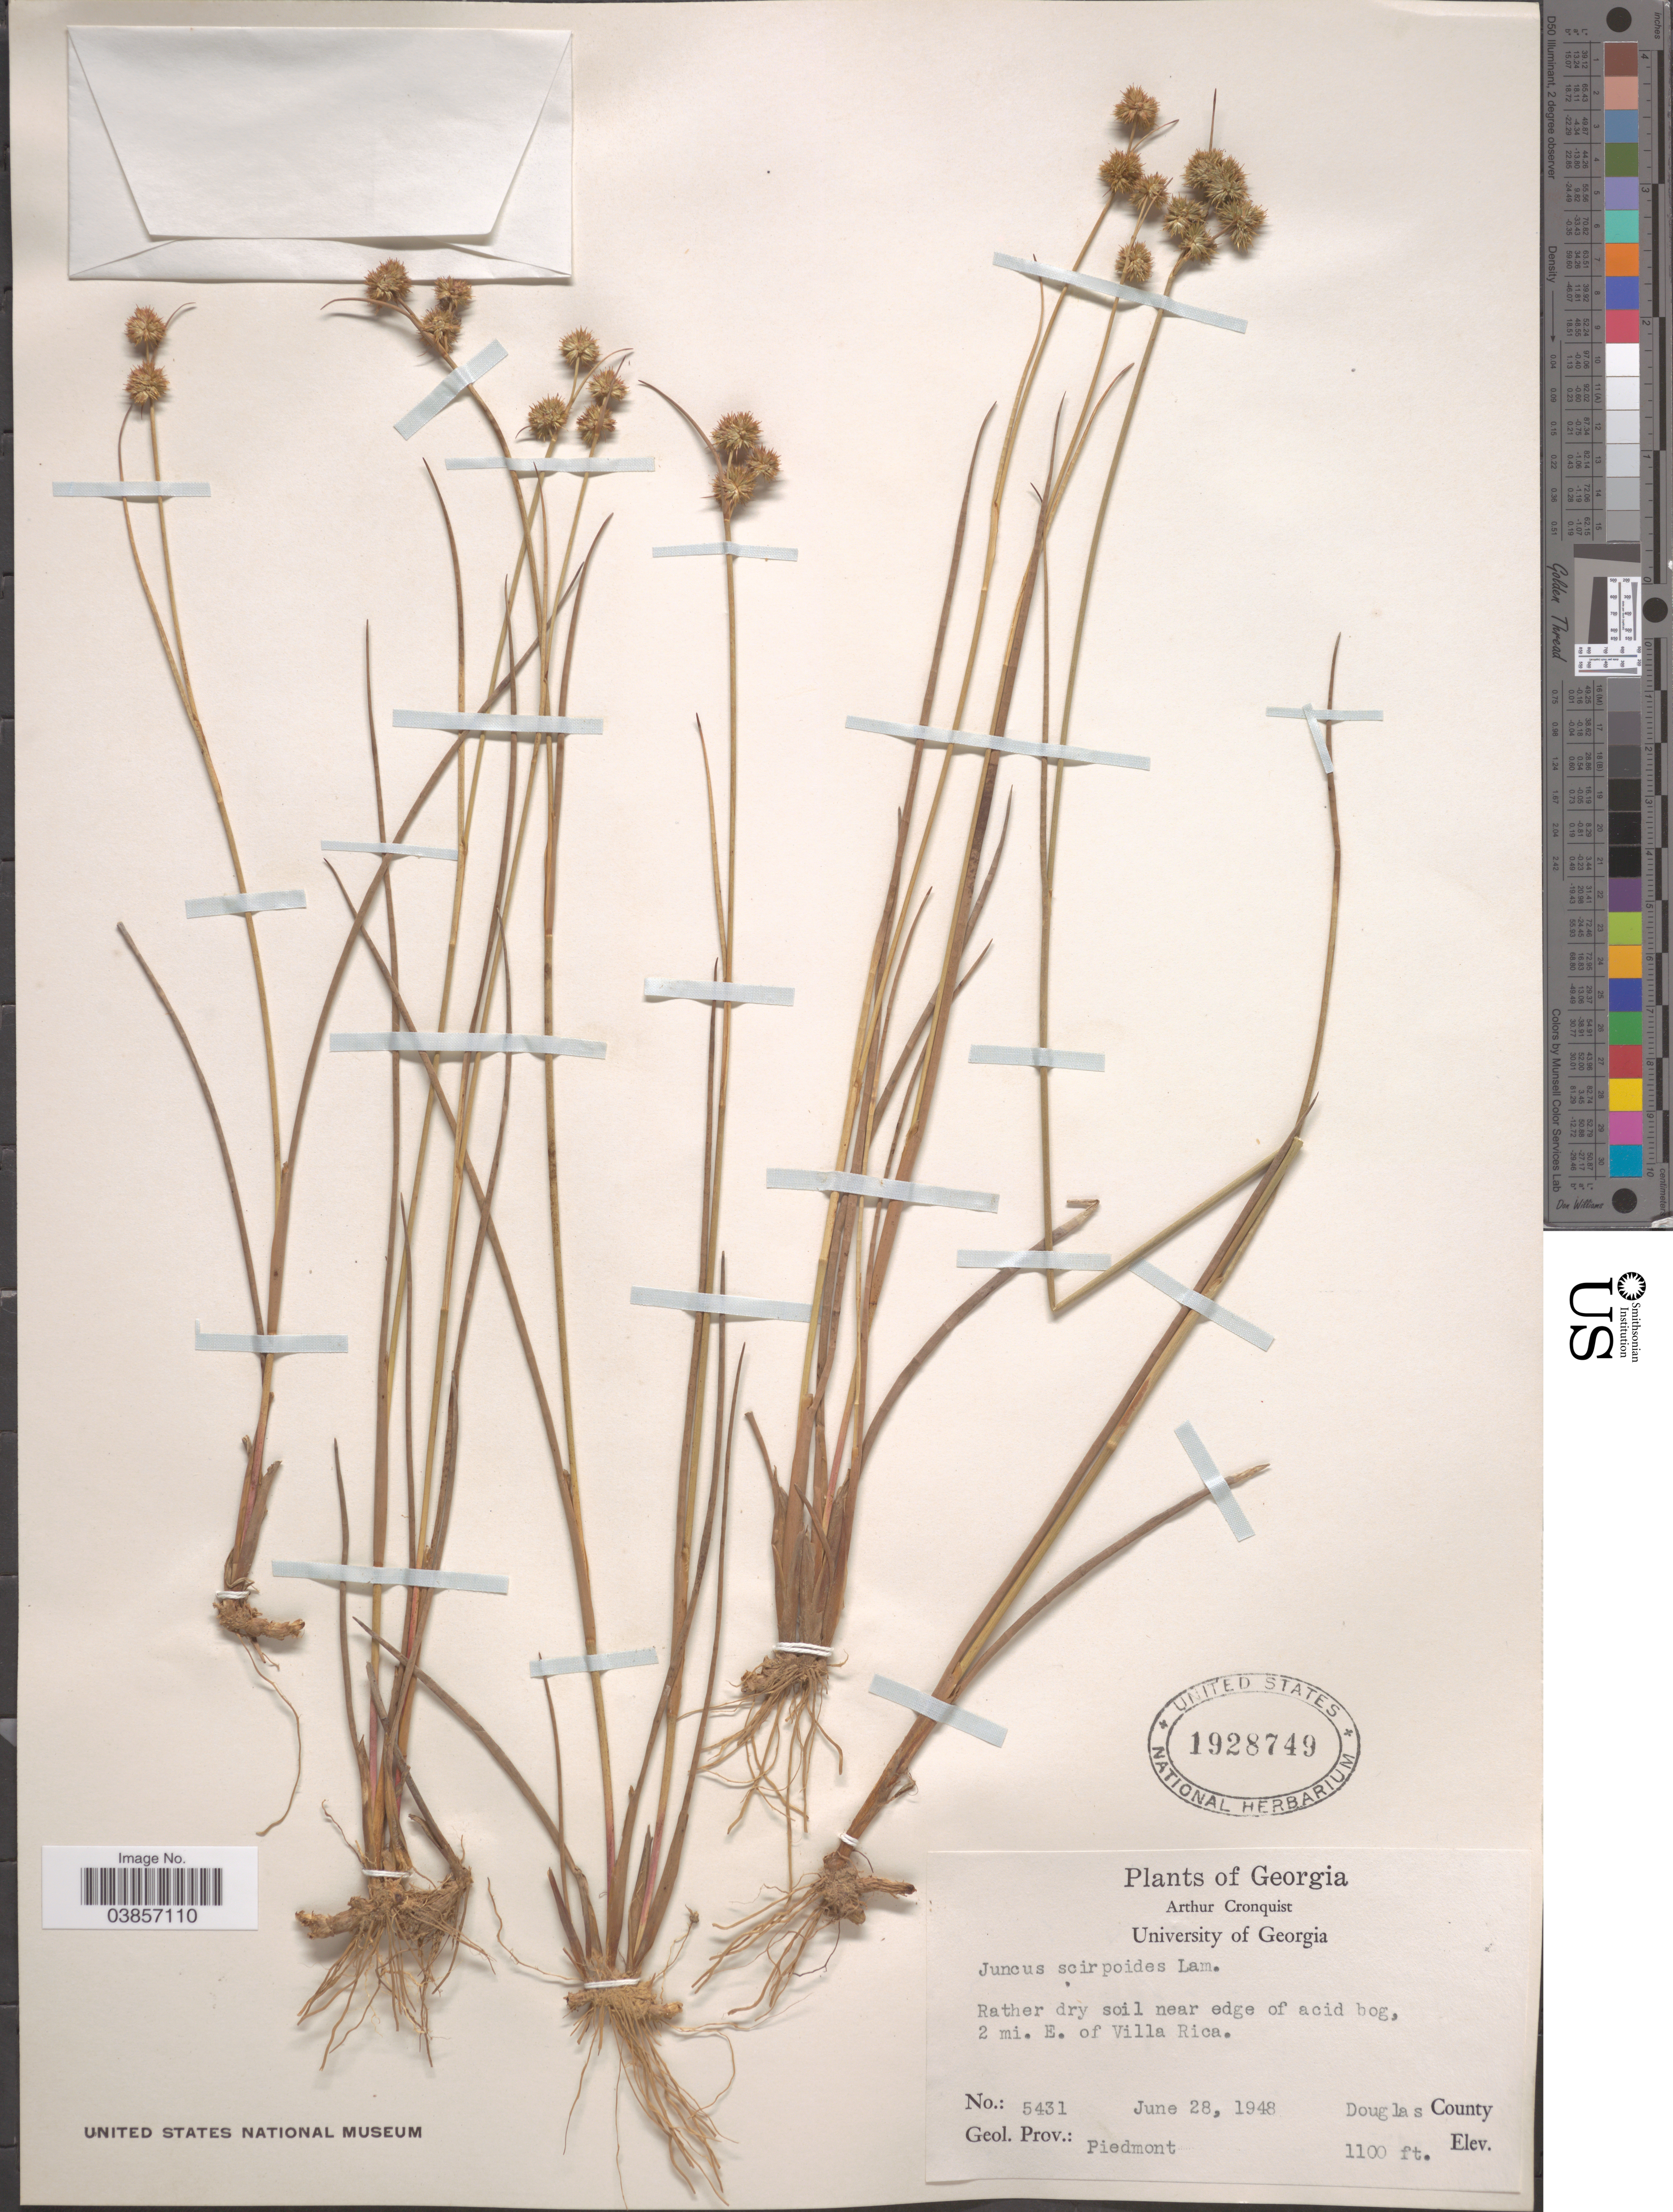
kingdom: Plantae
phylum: Tracheophyta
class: Liliopsida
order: Poales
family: Juncaceae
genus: Juncus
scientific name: Juncus scirpoides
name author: Lam.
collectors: A. J. Cronquist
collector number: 5431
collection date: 1948-06-28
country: United States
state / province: Georgia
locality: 2 mi. E. of Villa Rica. Douglas County. Geol. Prov.: Piedmont.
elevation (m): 335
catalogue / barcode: US 1928749